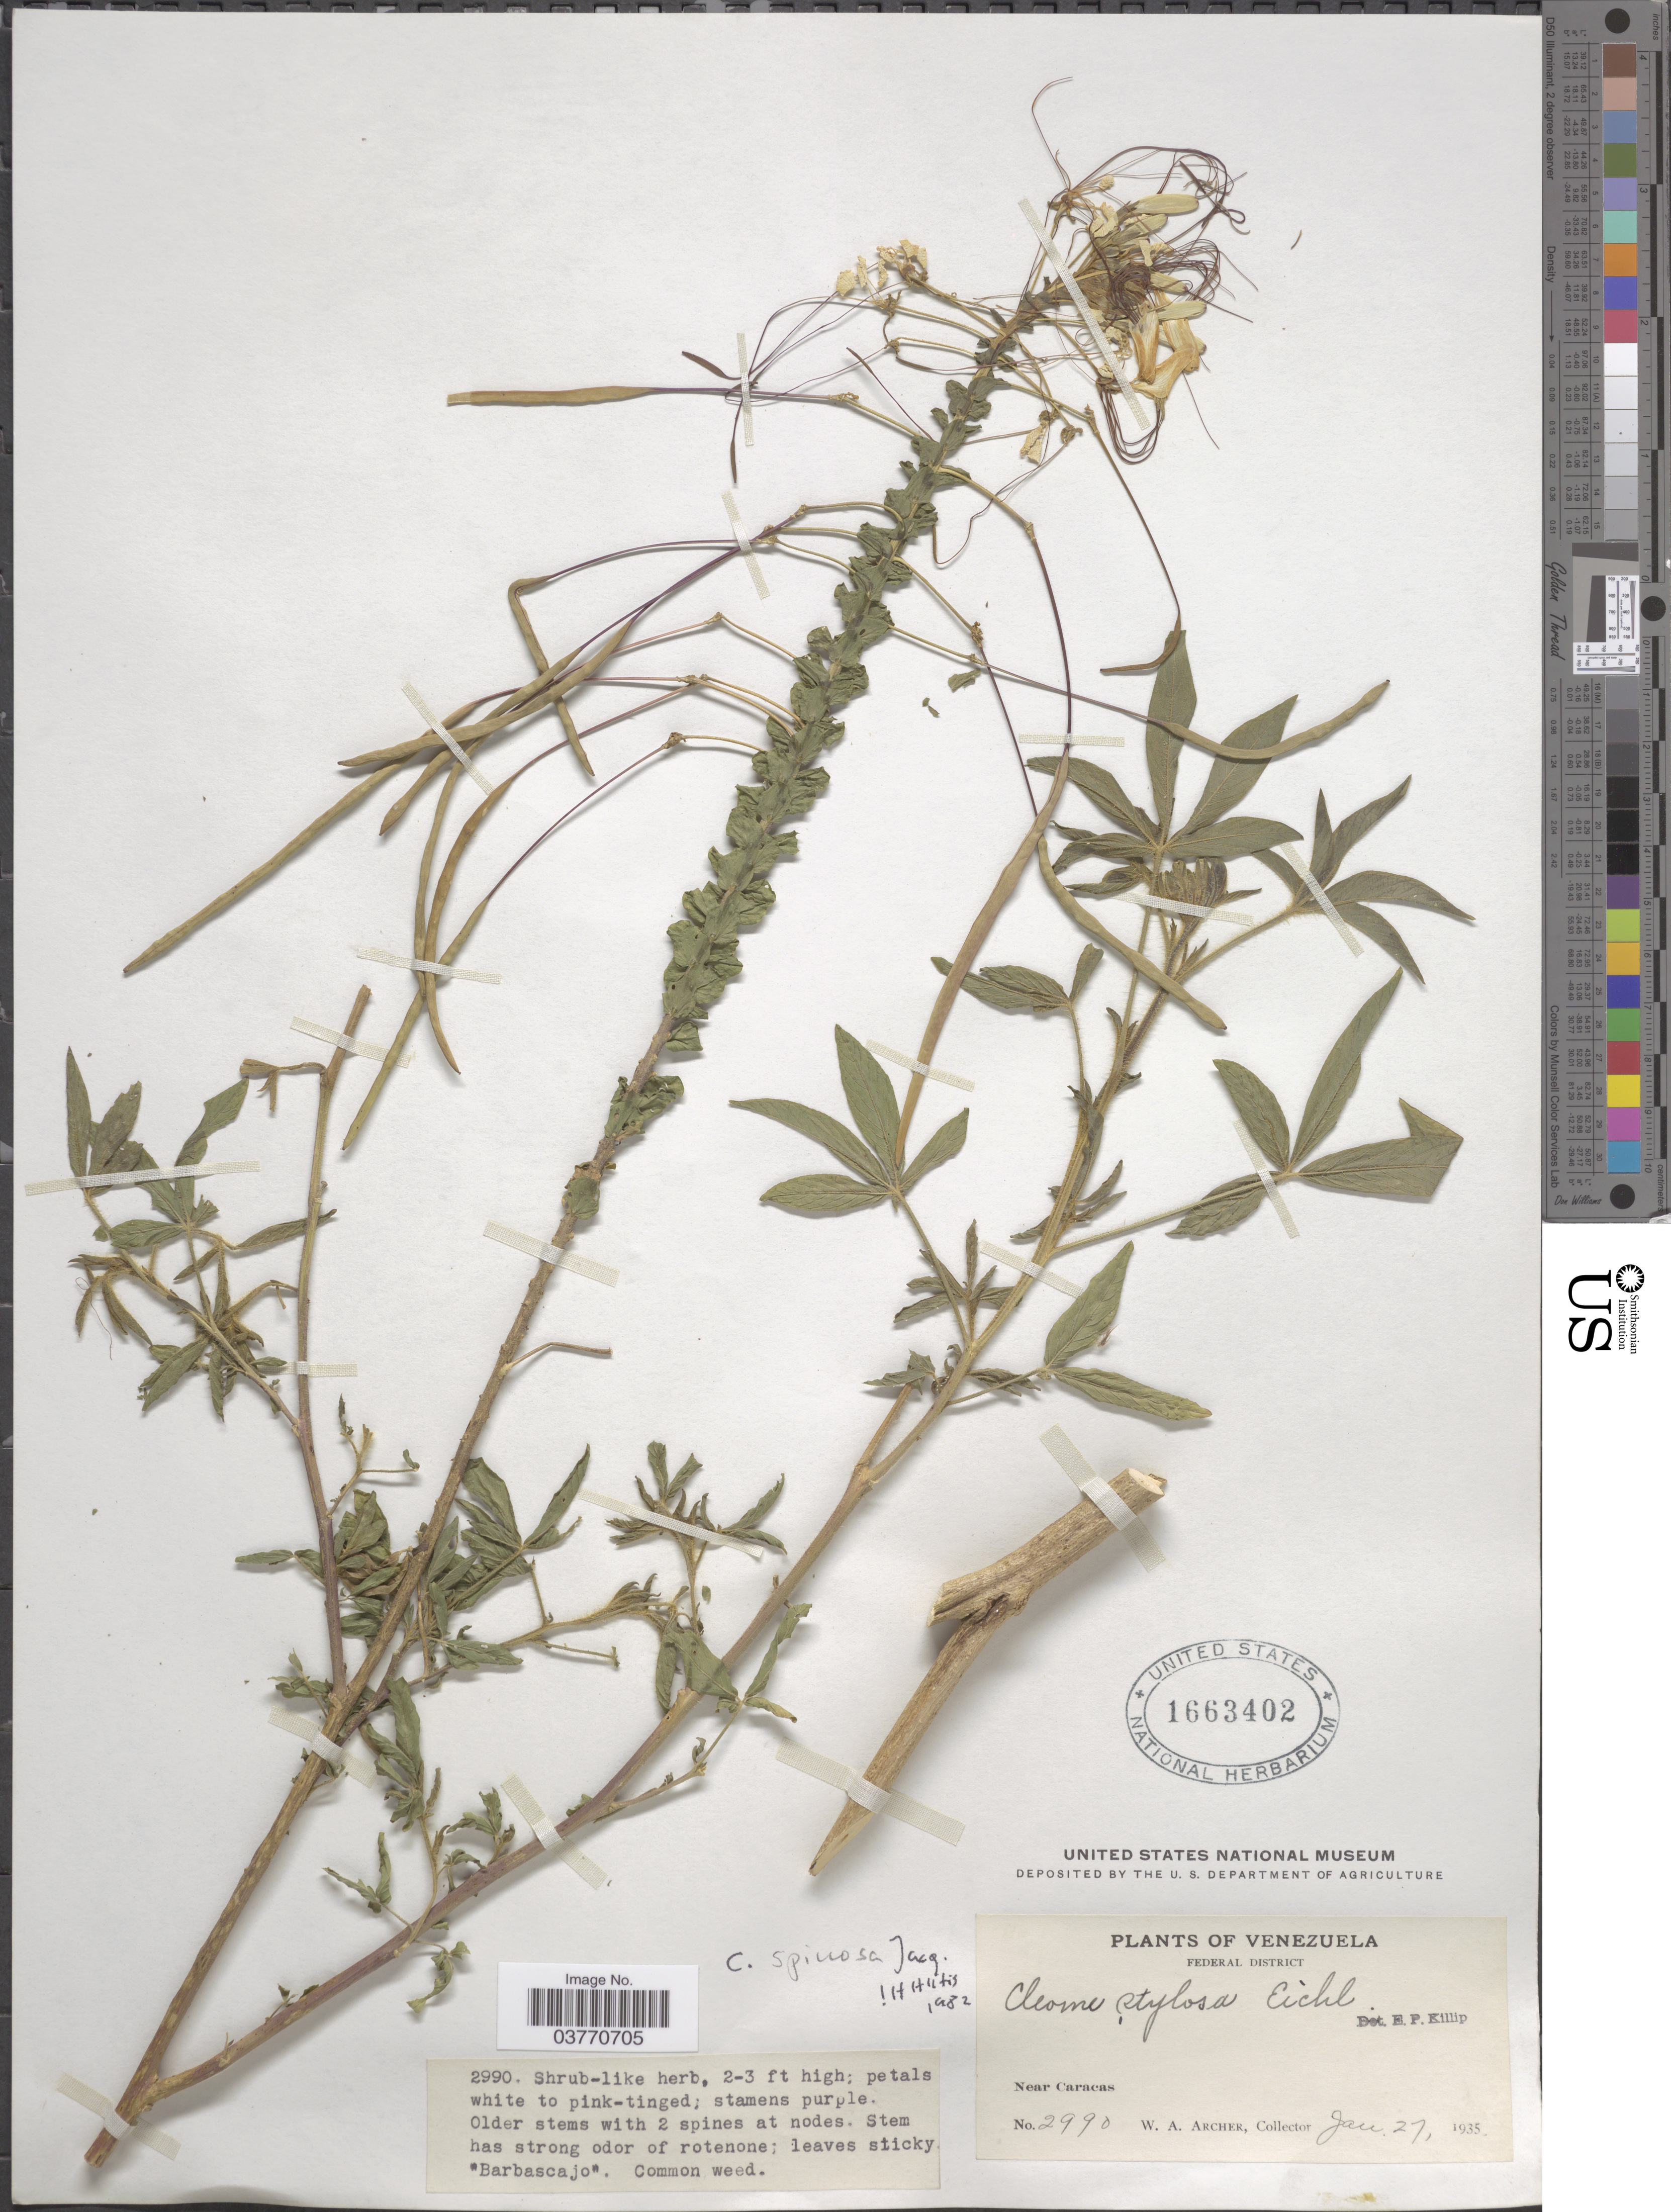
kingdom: Plantae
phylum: Tracheophyta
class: Magnoliopsida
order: Brassicales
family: Cleomaceae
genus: Tarenaya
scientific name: Tarenaya spinosa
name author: (Jacq.) Raf.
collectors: W. Archer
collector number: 2990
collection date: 1935-01-27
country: Venezuela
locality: Federal District. Near Caracas.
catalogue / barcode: US 1663402